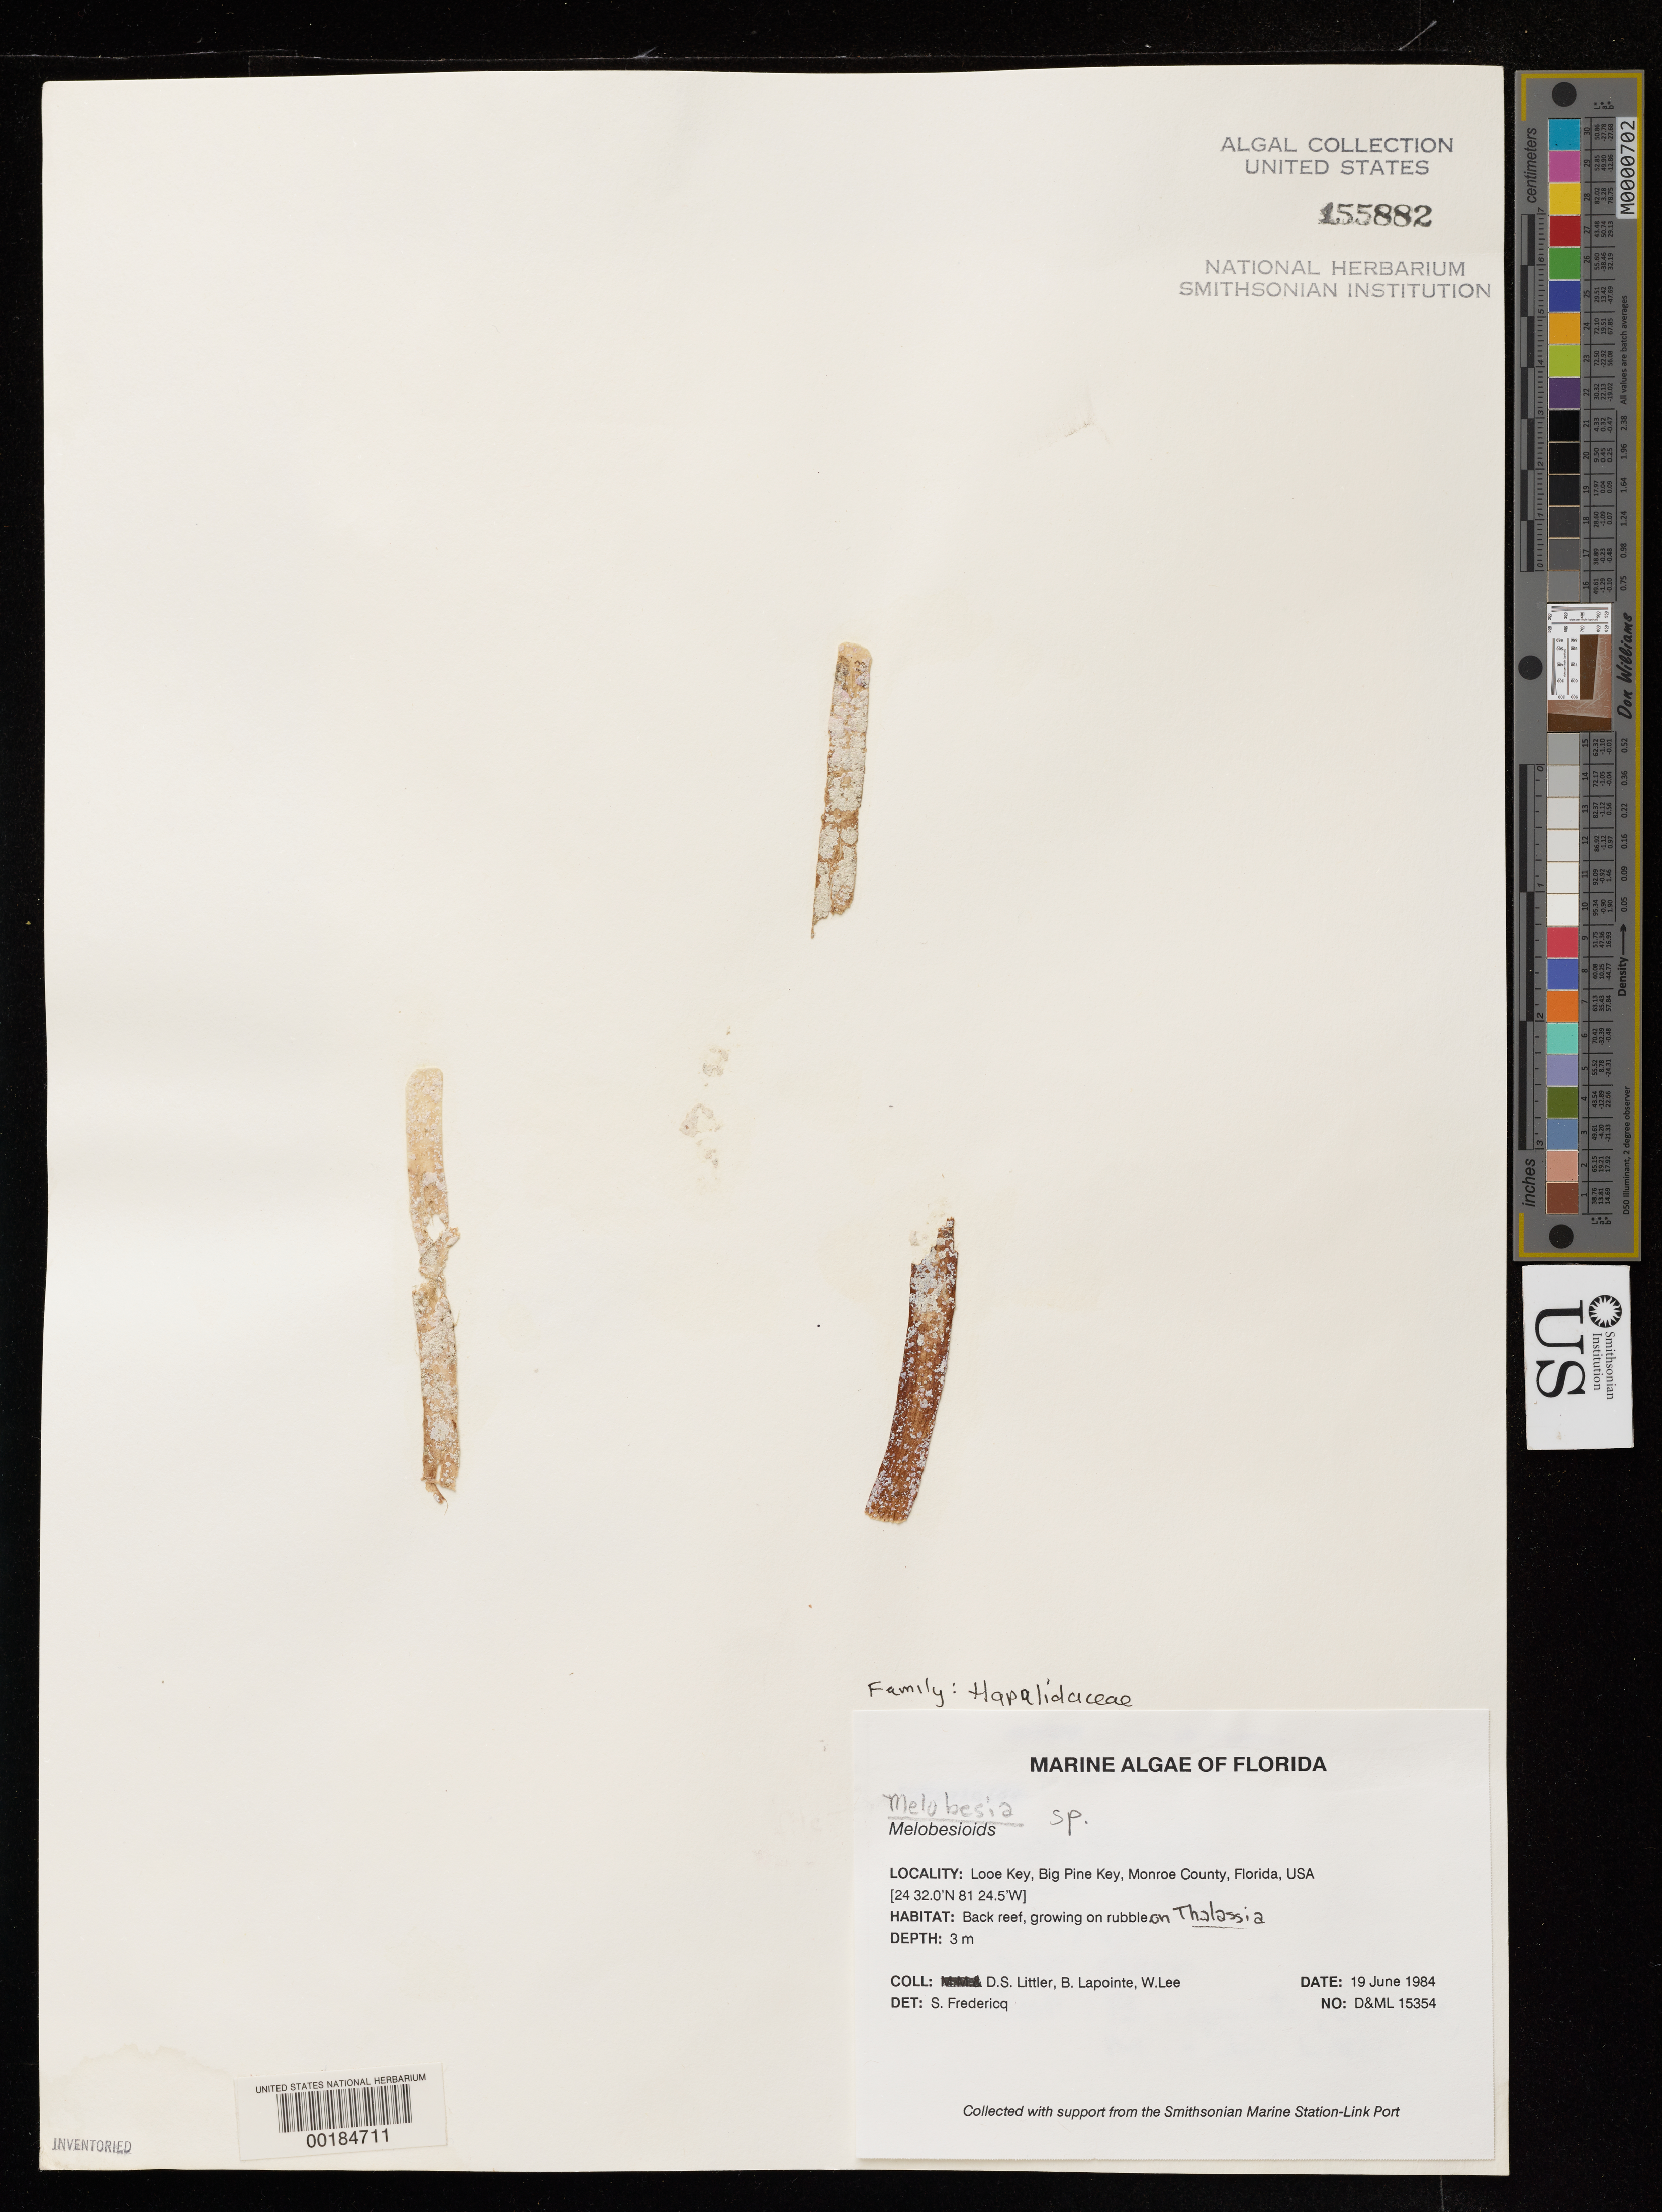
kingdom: Plantae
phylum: Rhodophyta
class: Florideophyceae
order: Corallinales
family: Corallinaceae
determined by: Fredericq, S.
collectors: M. M. Littler, D. S. Littler, B. Lapointe & W. Lee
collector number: D&ML 15354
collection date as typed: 19 Jun 1984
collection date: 1984-06-19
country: United States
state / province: Florida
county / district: Monroe County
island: Looe Key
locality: Looe Key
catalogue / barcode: US 155882